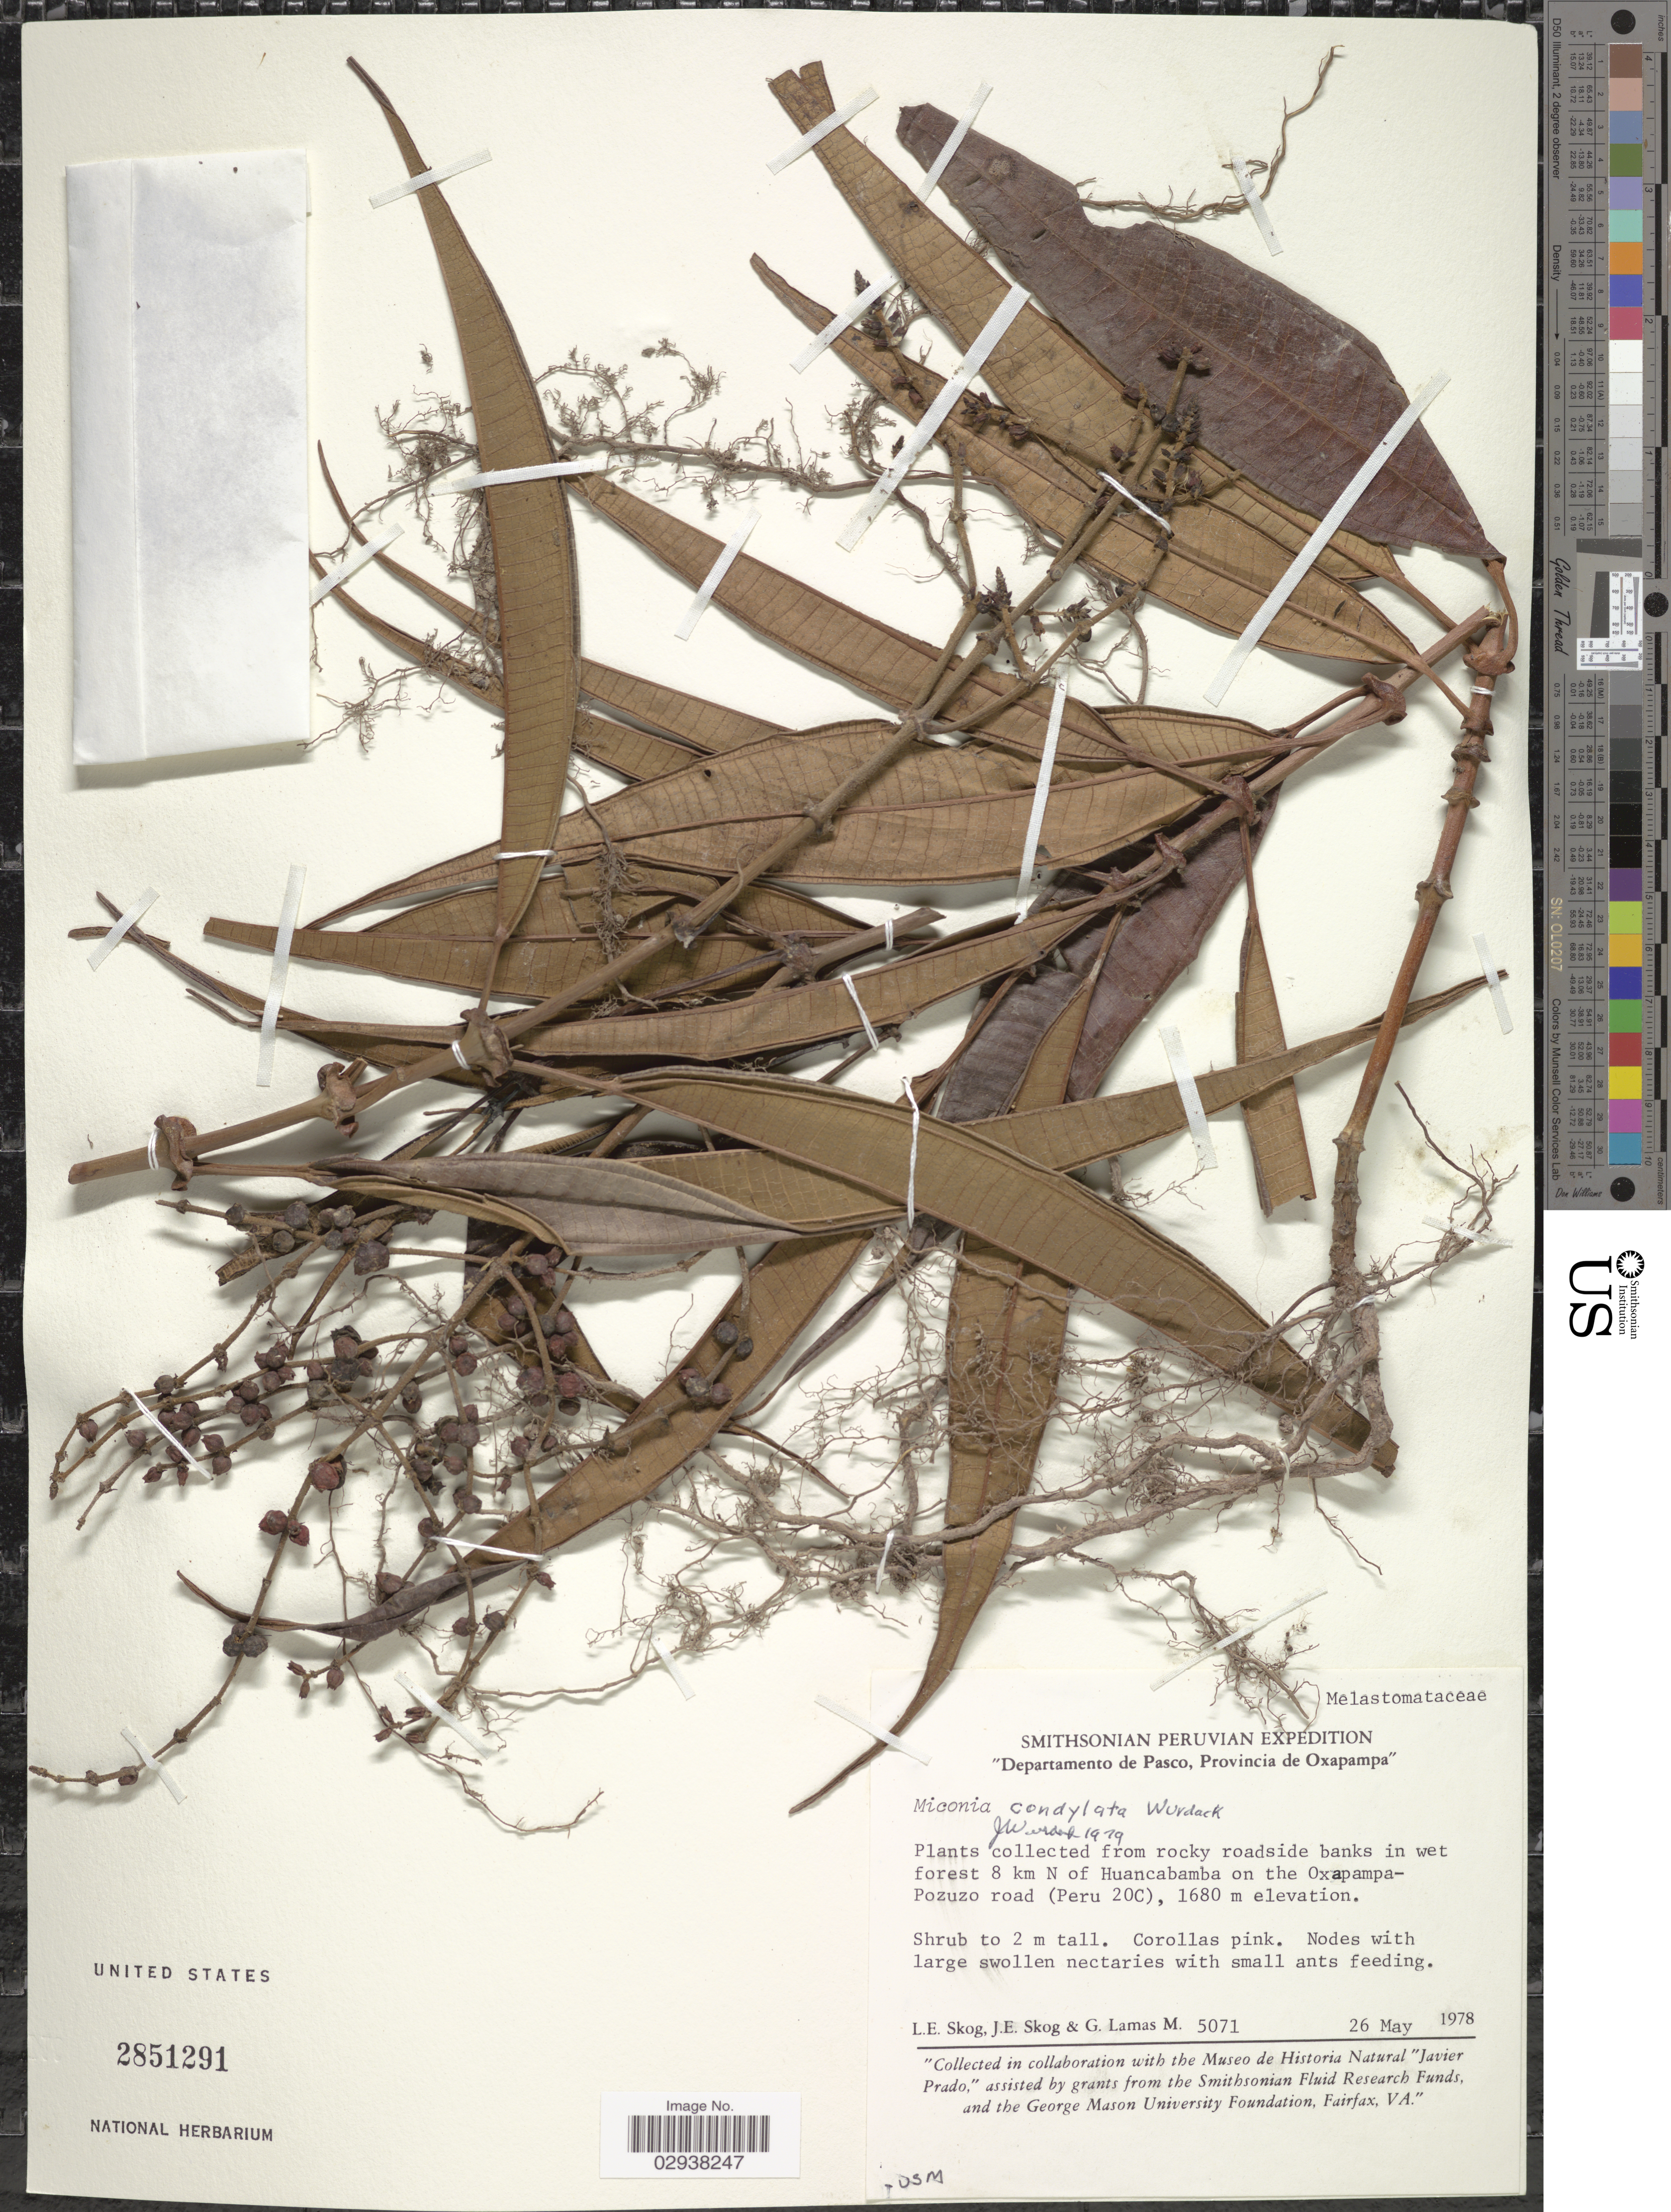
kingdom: Plantae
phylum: Tracheophyta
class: Magnoliopsida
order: Myrtales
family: Melastomataceae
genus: Miconia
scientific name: Miconia condylata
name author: Wurdack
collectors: L. E. Skog, J. E. Skog & G. Lamas M.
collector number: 5071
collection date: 1978-05-26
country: Peru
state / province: Pasco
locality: Departamento de Pasco, Provincia de Oxapampa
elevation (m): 1680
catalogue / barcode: US 2851291